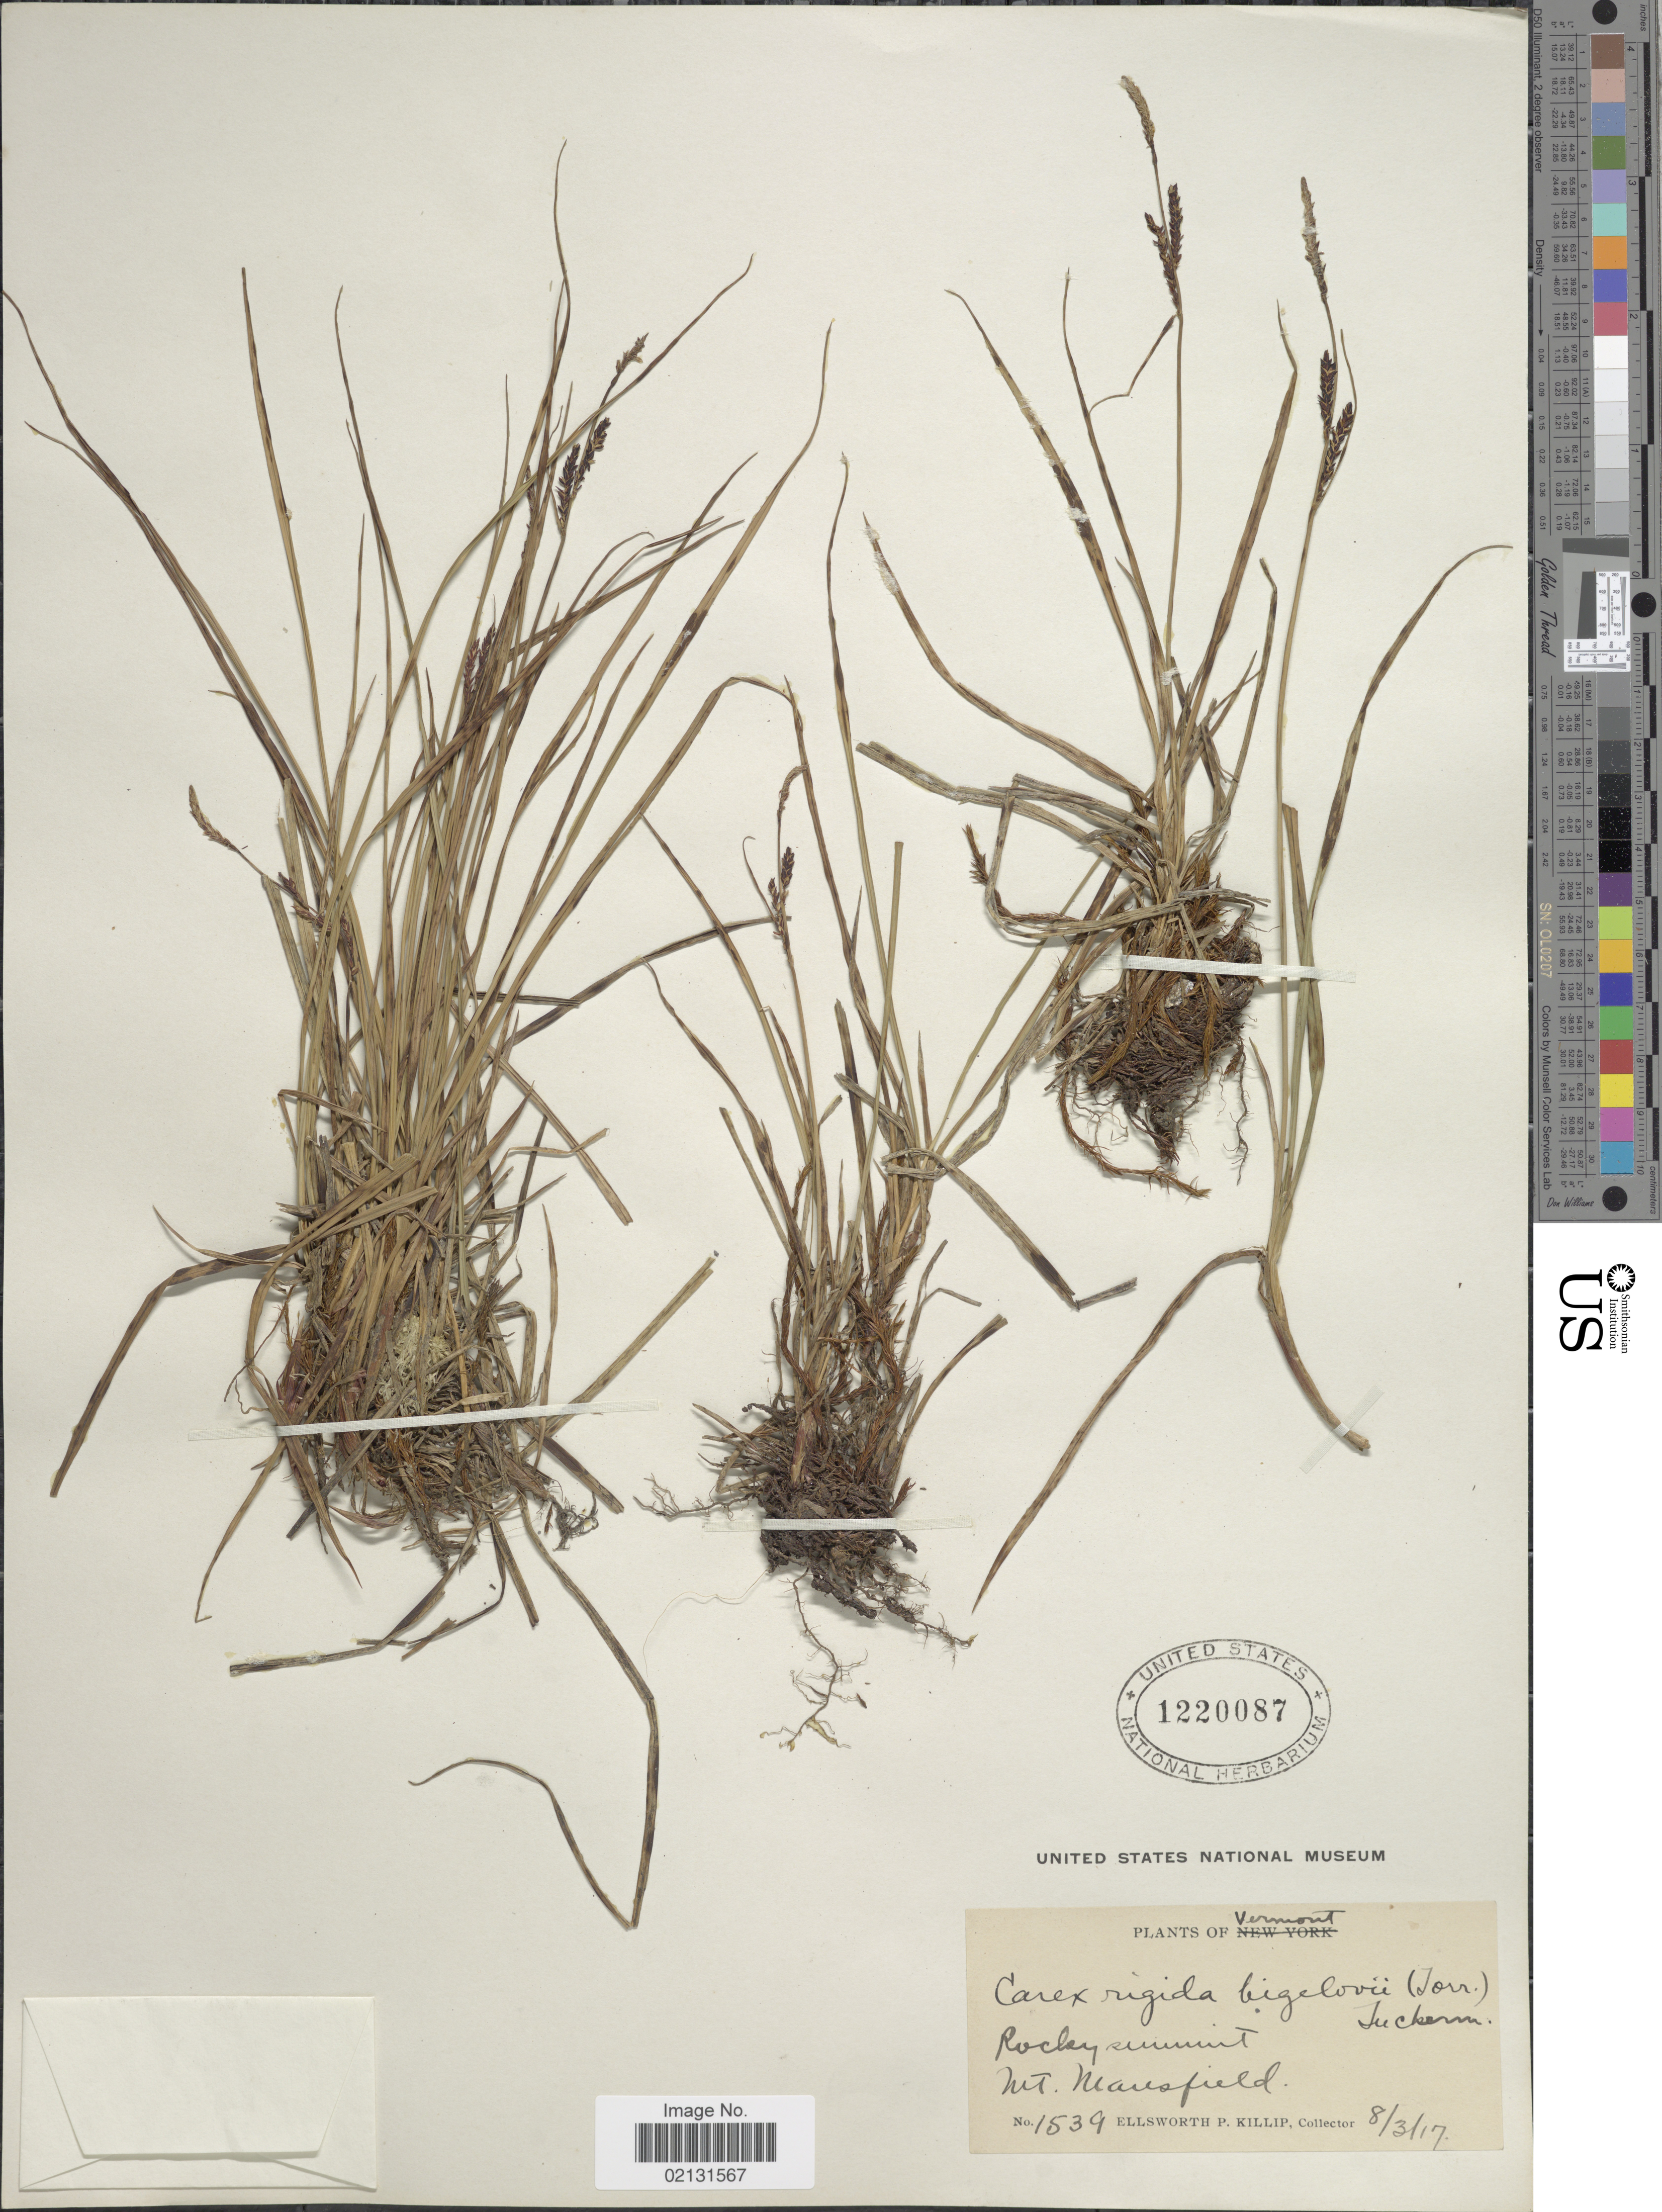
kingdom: Plantae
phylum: Tracheophyta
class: Liliopsida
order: Poales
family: Cyperaceae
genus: Carex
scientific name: Carex bigelowii subsp. bigelowii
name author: Torr. ex Schwein.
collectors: E. P. Killip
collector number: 1539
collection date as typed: Transcribed d/m/y: 3/8/17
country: United States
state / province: Vermont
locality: Rocky summit, Mt. Mansfield.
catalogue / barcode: US 1220087